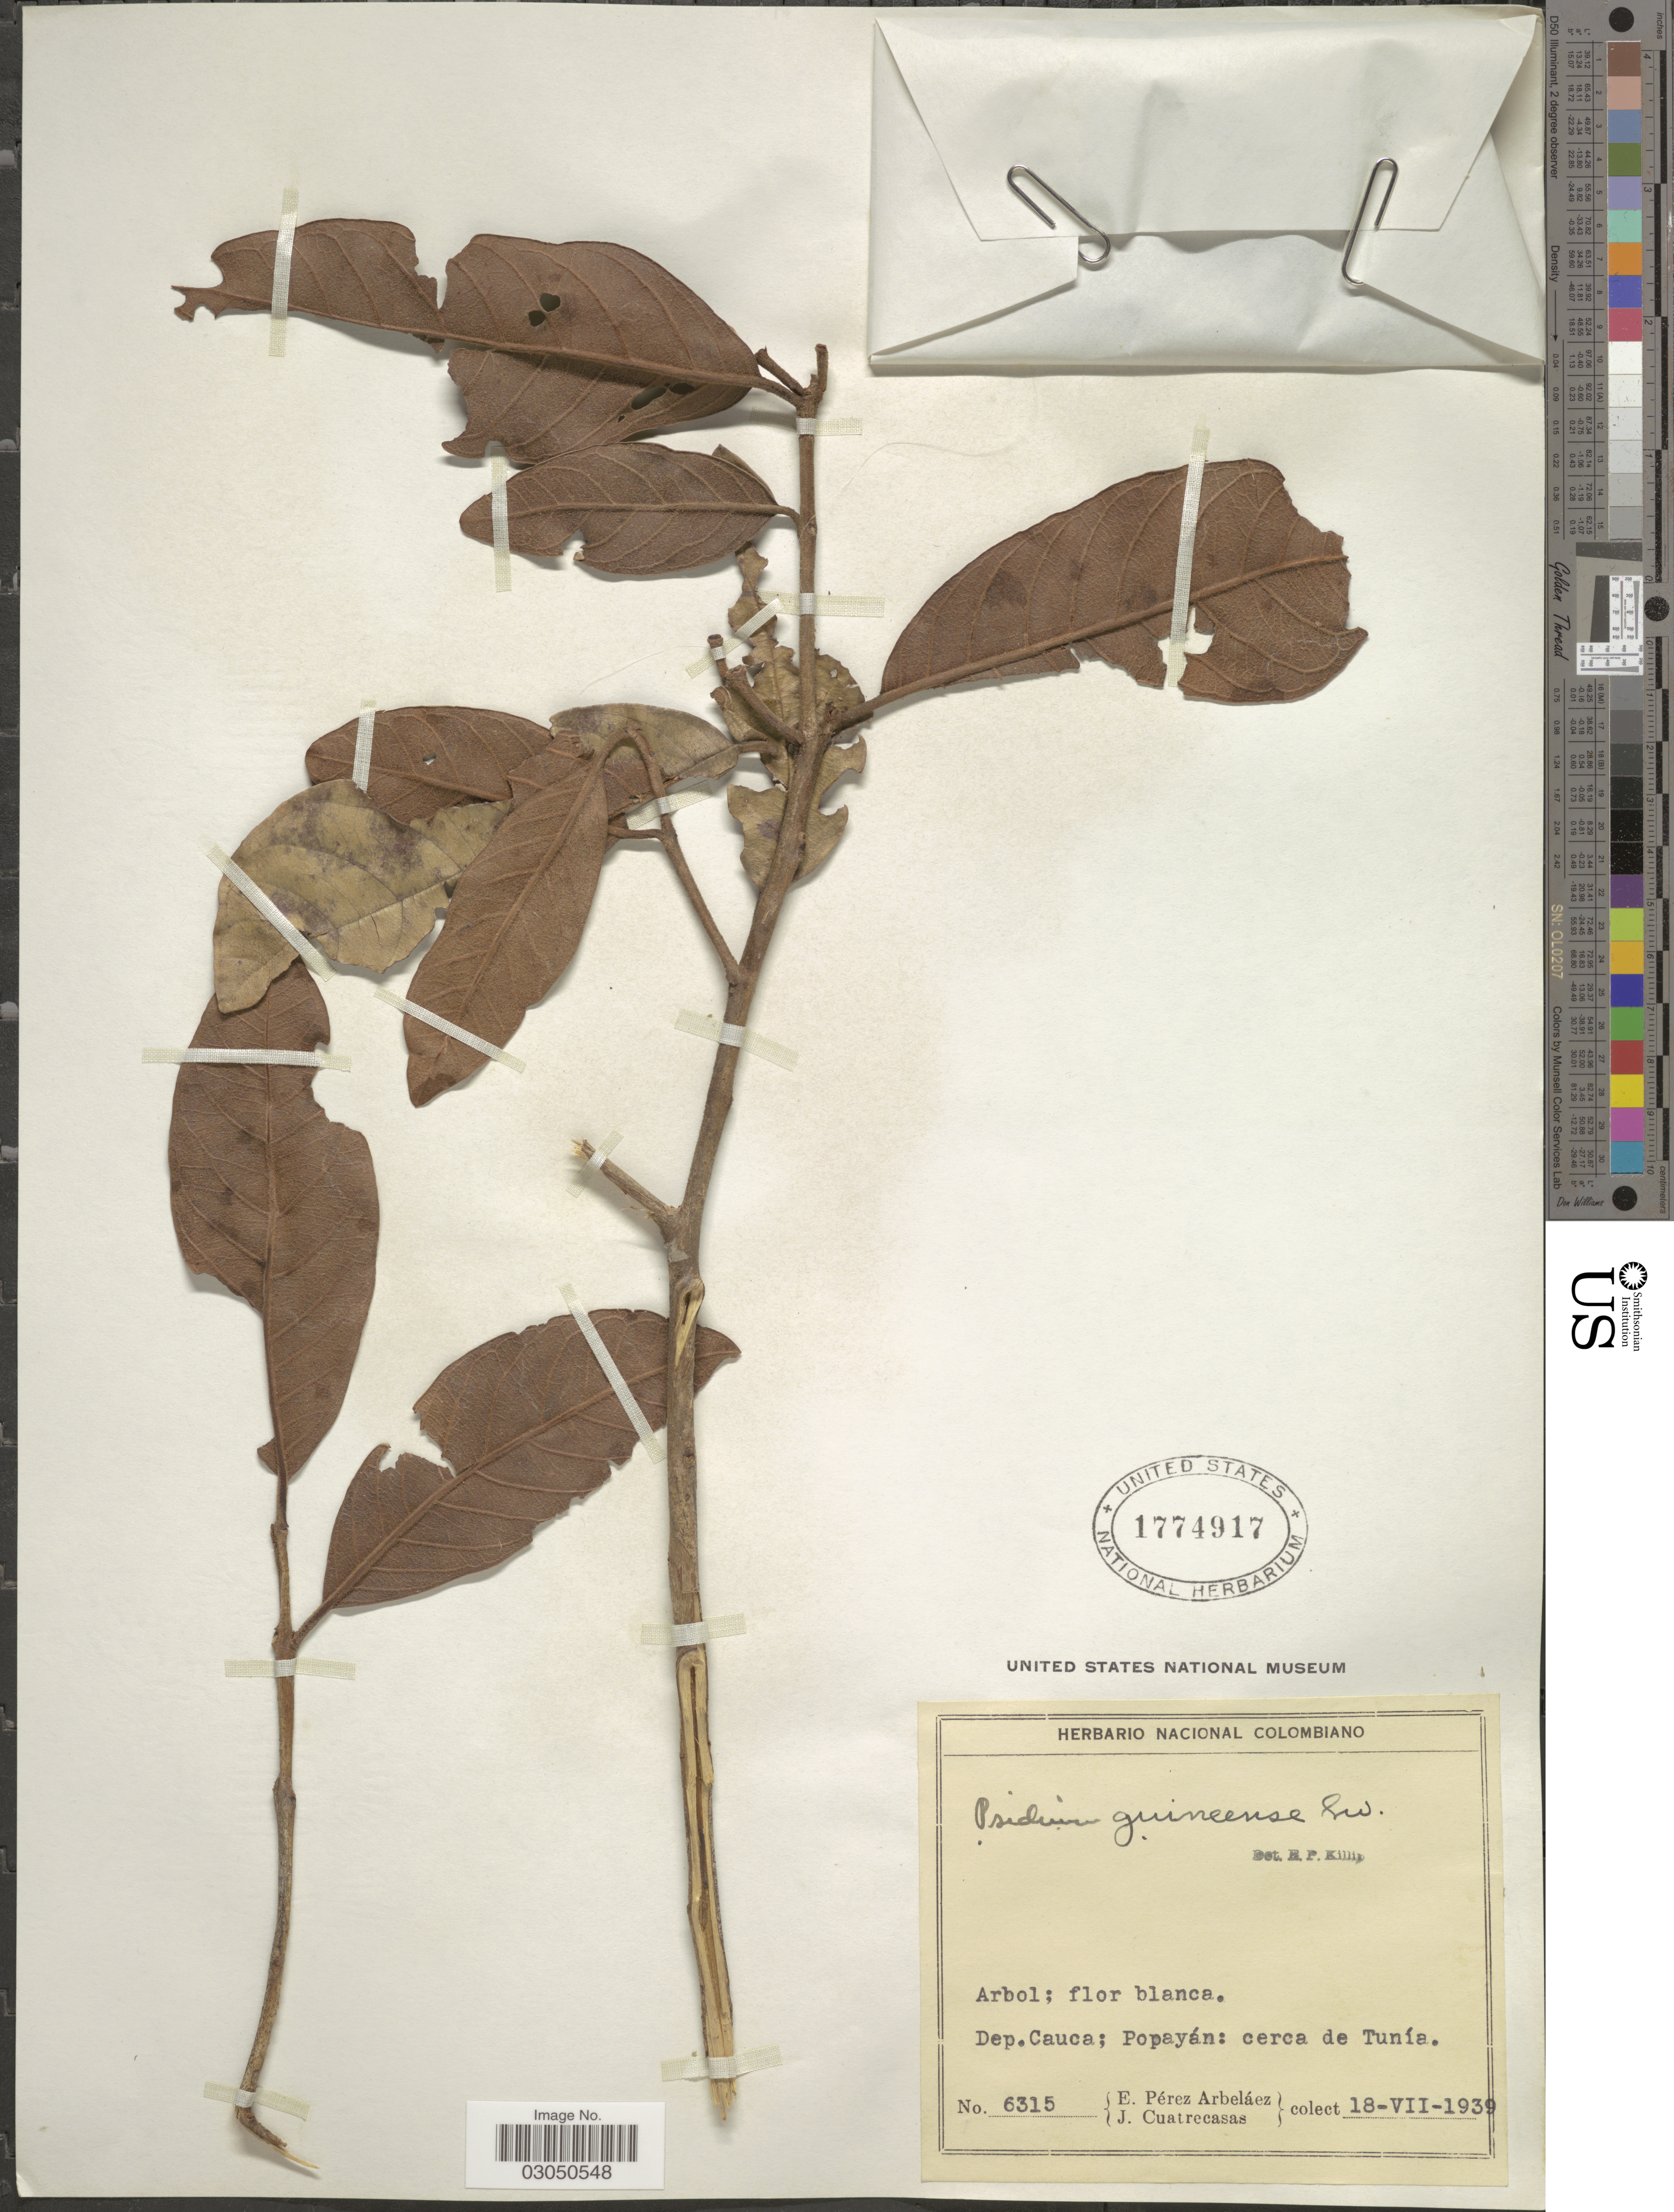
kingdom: Plantae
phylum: Tracheophyta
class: Magnoliopsida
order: Myrtales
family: Myrtaceae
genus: Psidium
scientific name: Psidium guineense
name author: Sw.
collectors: E. Pérez Arbeláez & J. Cuatrecasas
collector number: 6315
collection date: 1939-07-18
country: Colombia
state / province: Cauca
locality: Dep. Cauca; Popayán: cerca de Tunía.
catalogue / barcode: US 1774917